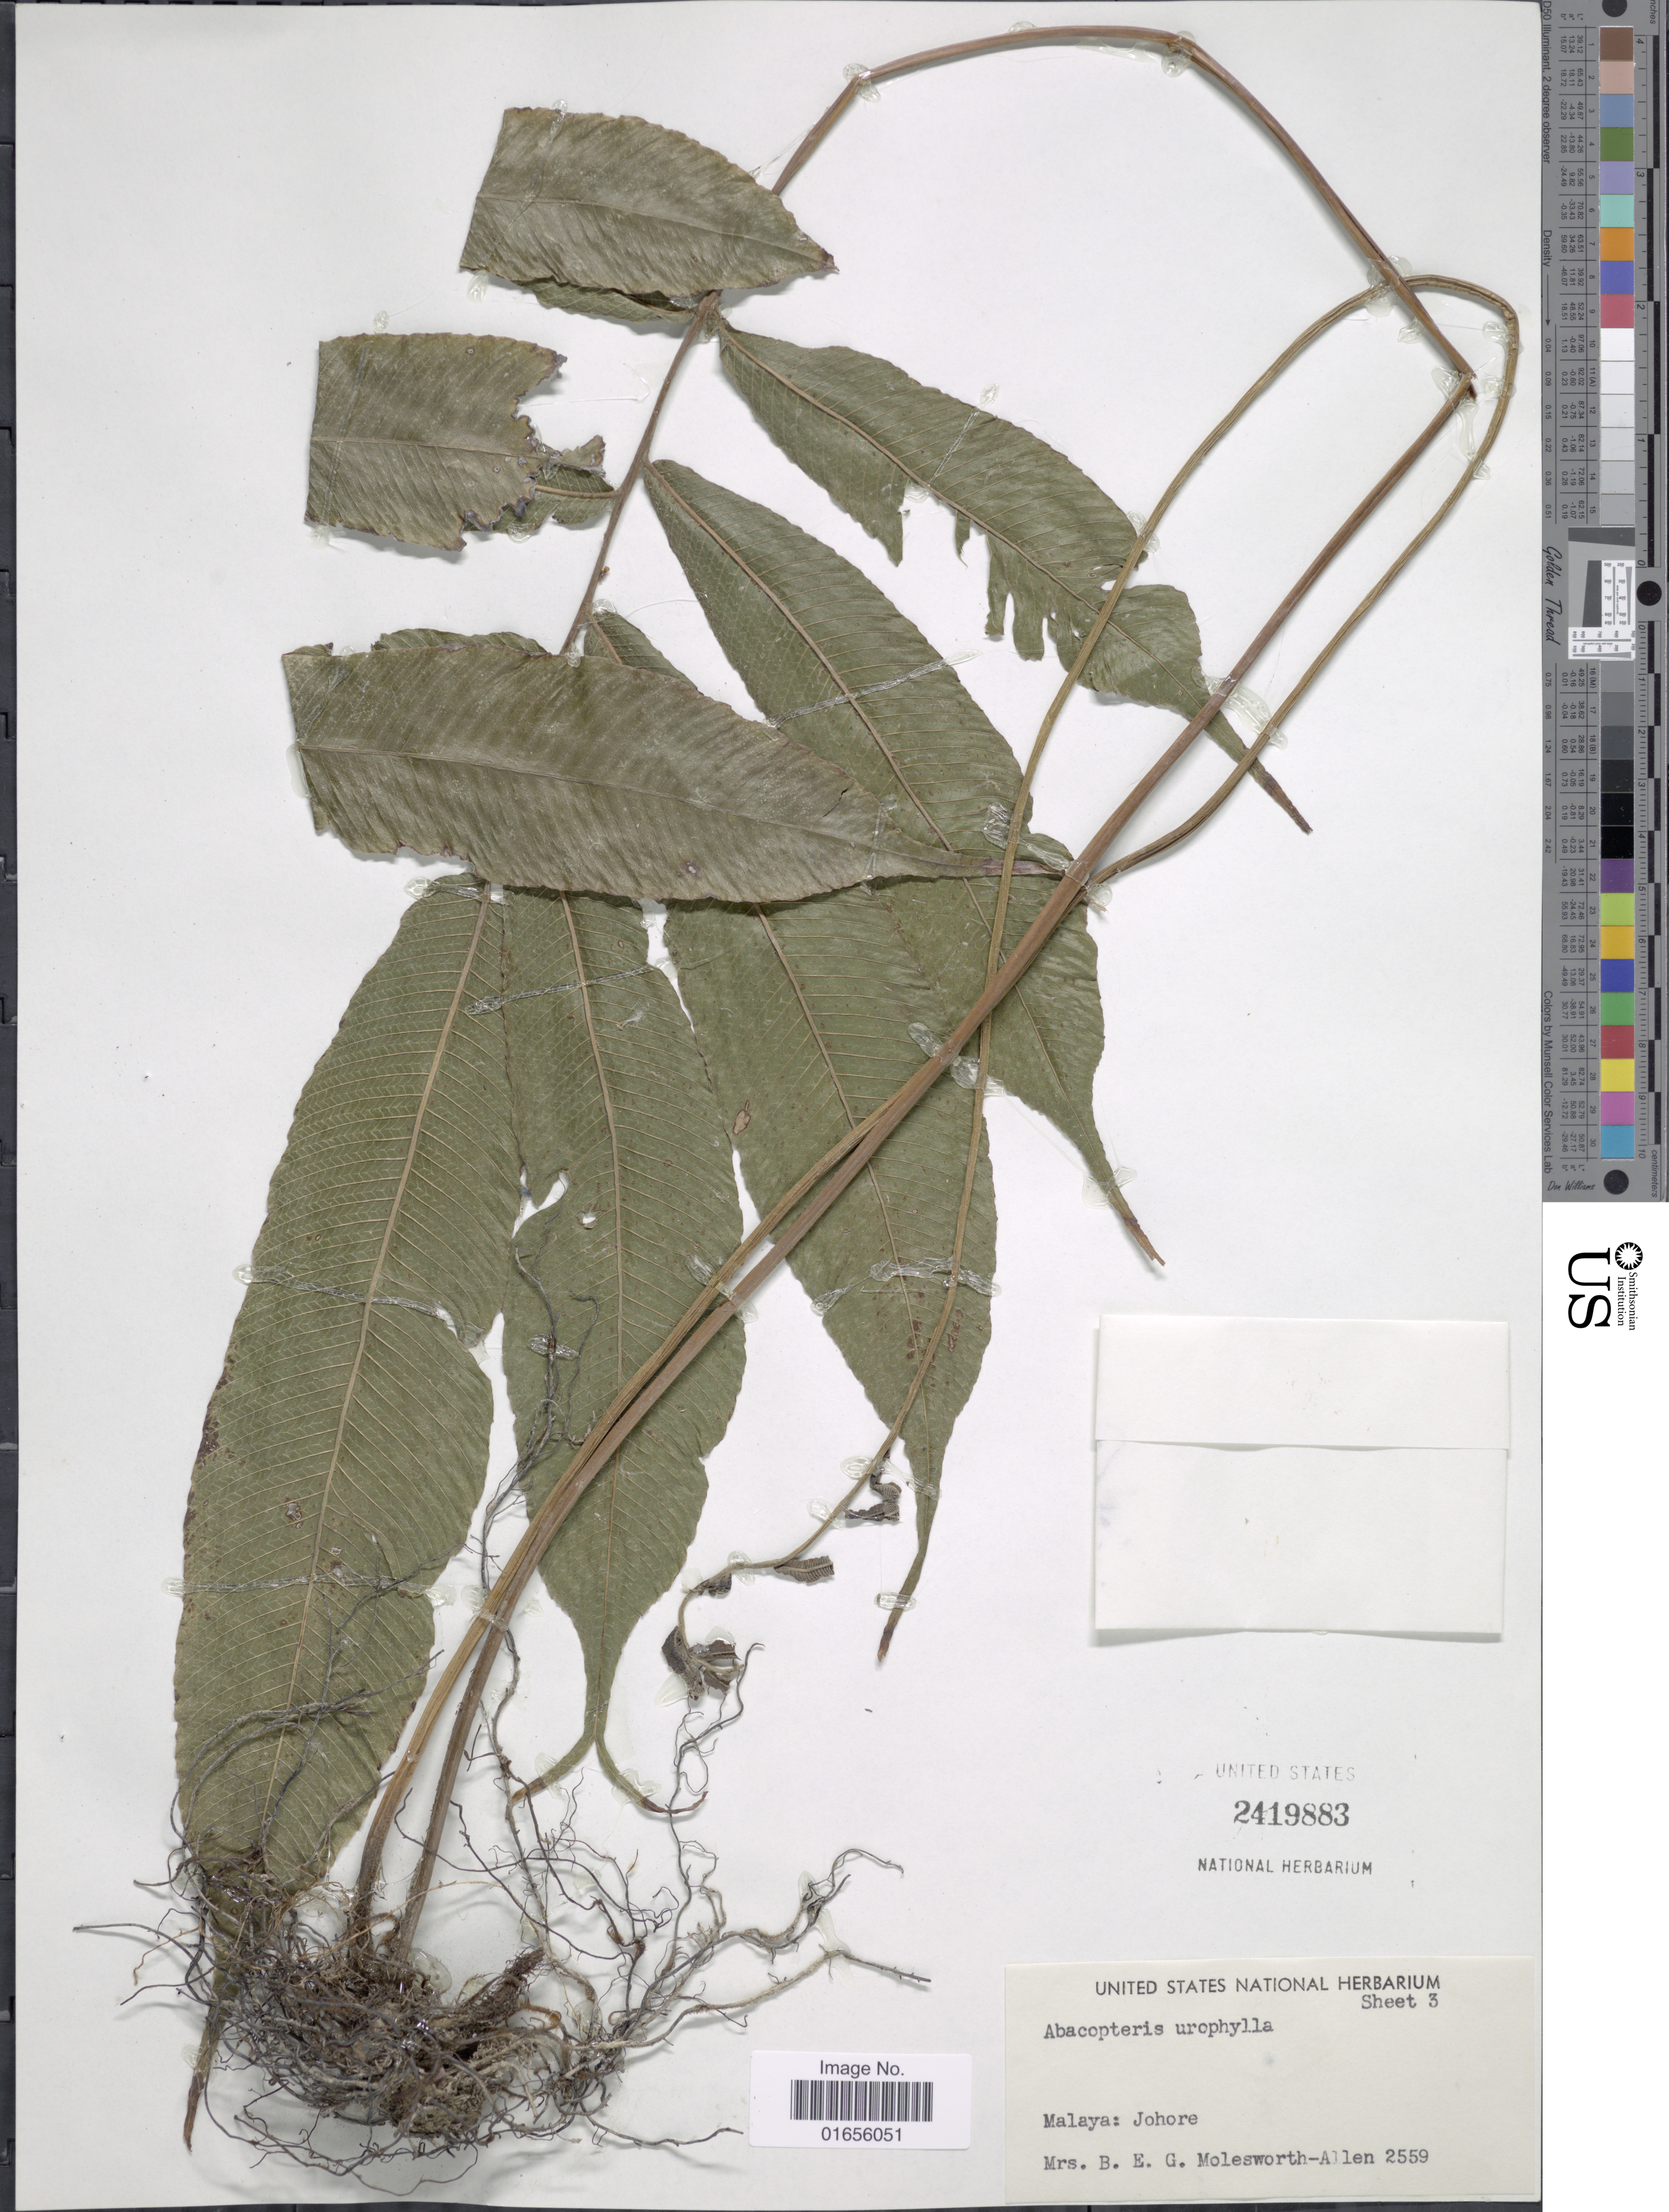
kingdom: Plantae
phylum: Tracheophyta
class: Polypodiopsida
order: Polypodiales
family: Thelypteridaceae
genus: Pronephrium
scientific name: Pronephrium repandum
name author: (Fée) Holttum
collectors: Mrs. B. E. G. Molesworth-Allen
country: Malaysia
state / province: Johor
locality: Malaya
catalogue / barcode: US 2419883